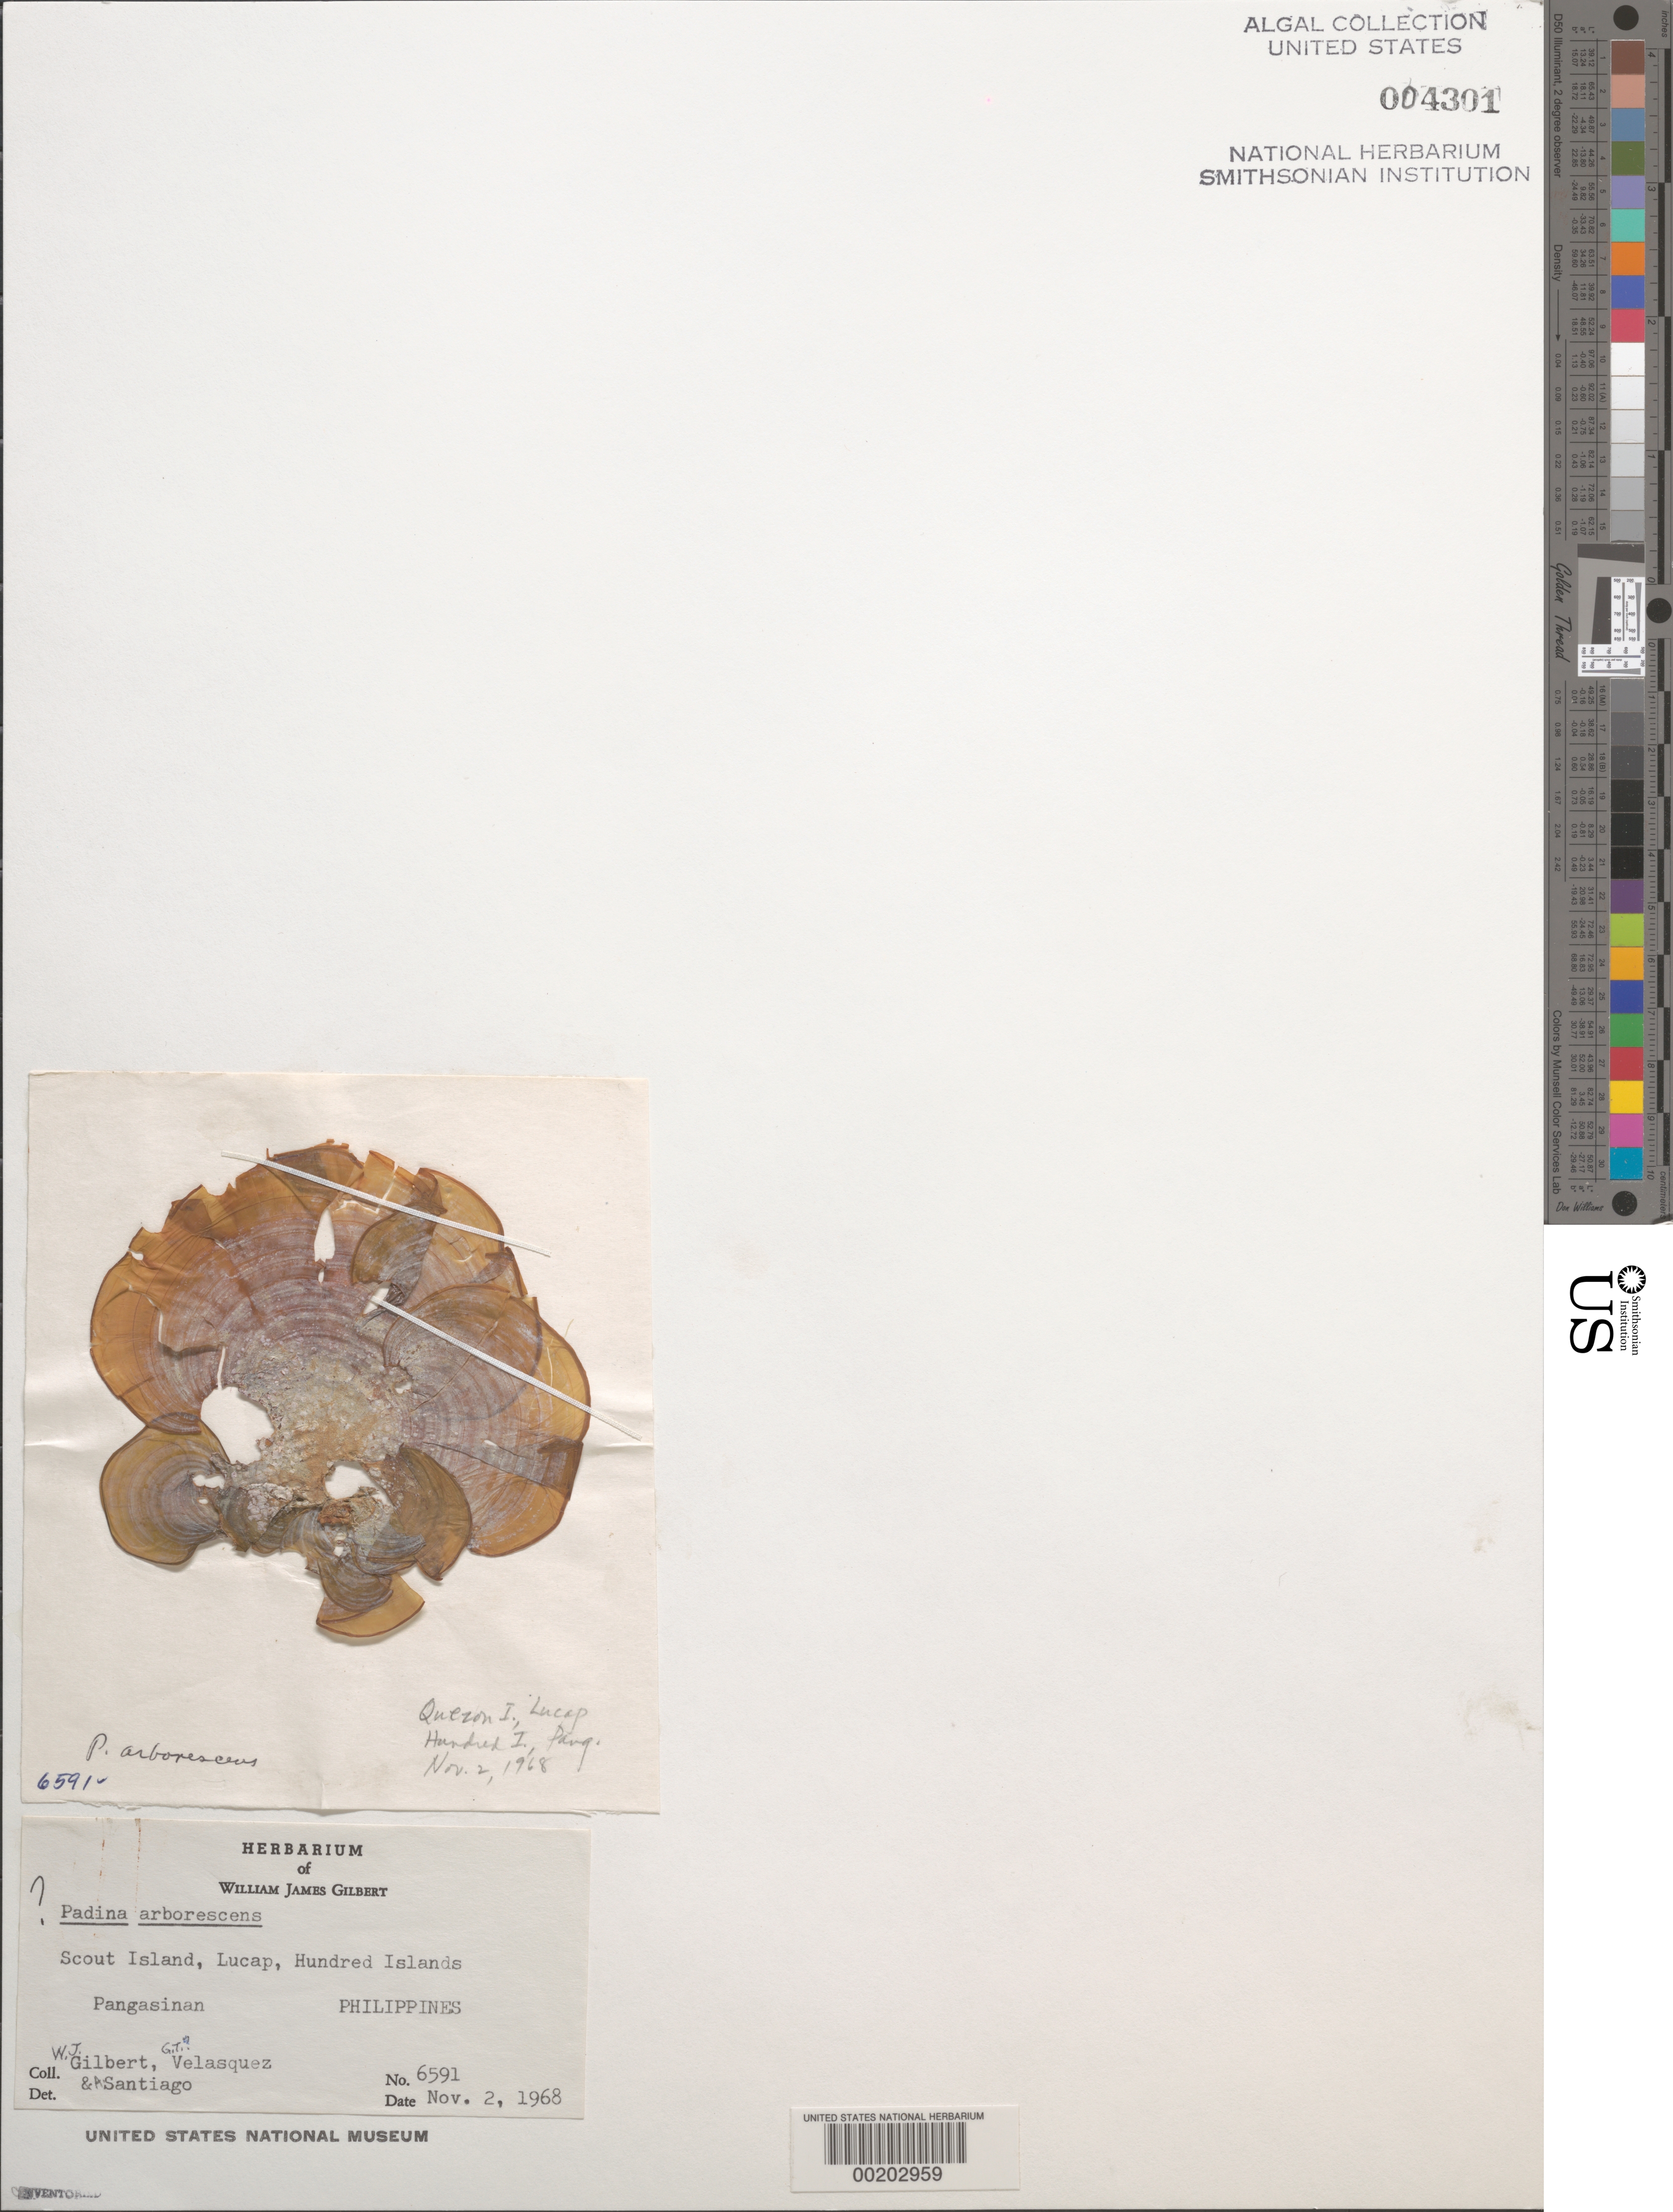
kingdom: Chromista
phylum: Ochrophyta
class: Phaeophyceae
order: Dictyotales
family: Dictyotaceae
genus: Padina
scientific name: Padina arborescens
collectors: W. J. Gilbert, G. Velasquez & A. Santiago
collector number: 6591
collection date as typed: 02 Nov 1968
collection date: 1968-11-02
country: Philippines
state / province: Ilocos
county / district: Pangasinan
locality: Scout island, lucap, hundred islands, pangasinan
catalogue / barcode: US 4301